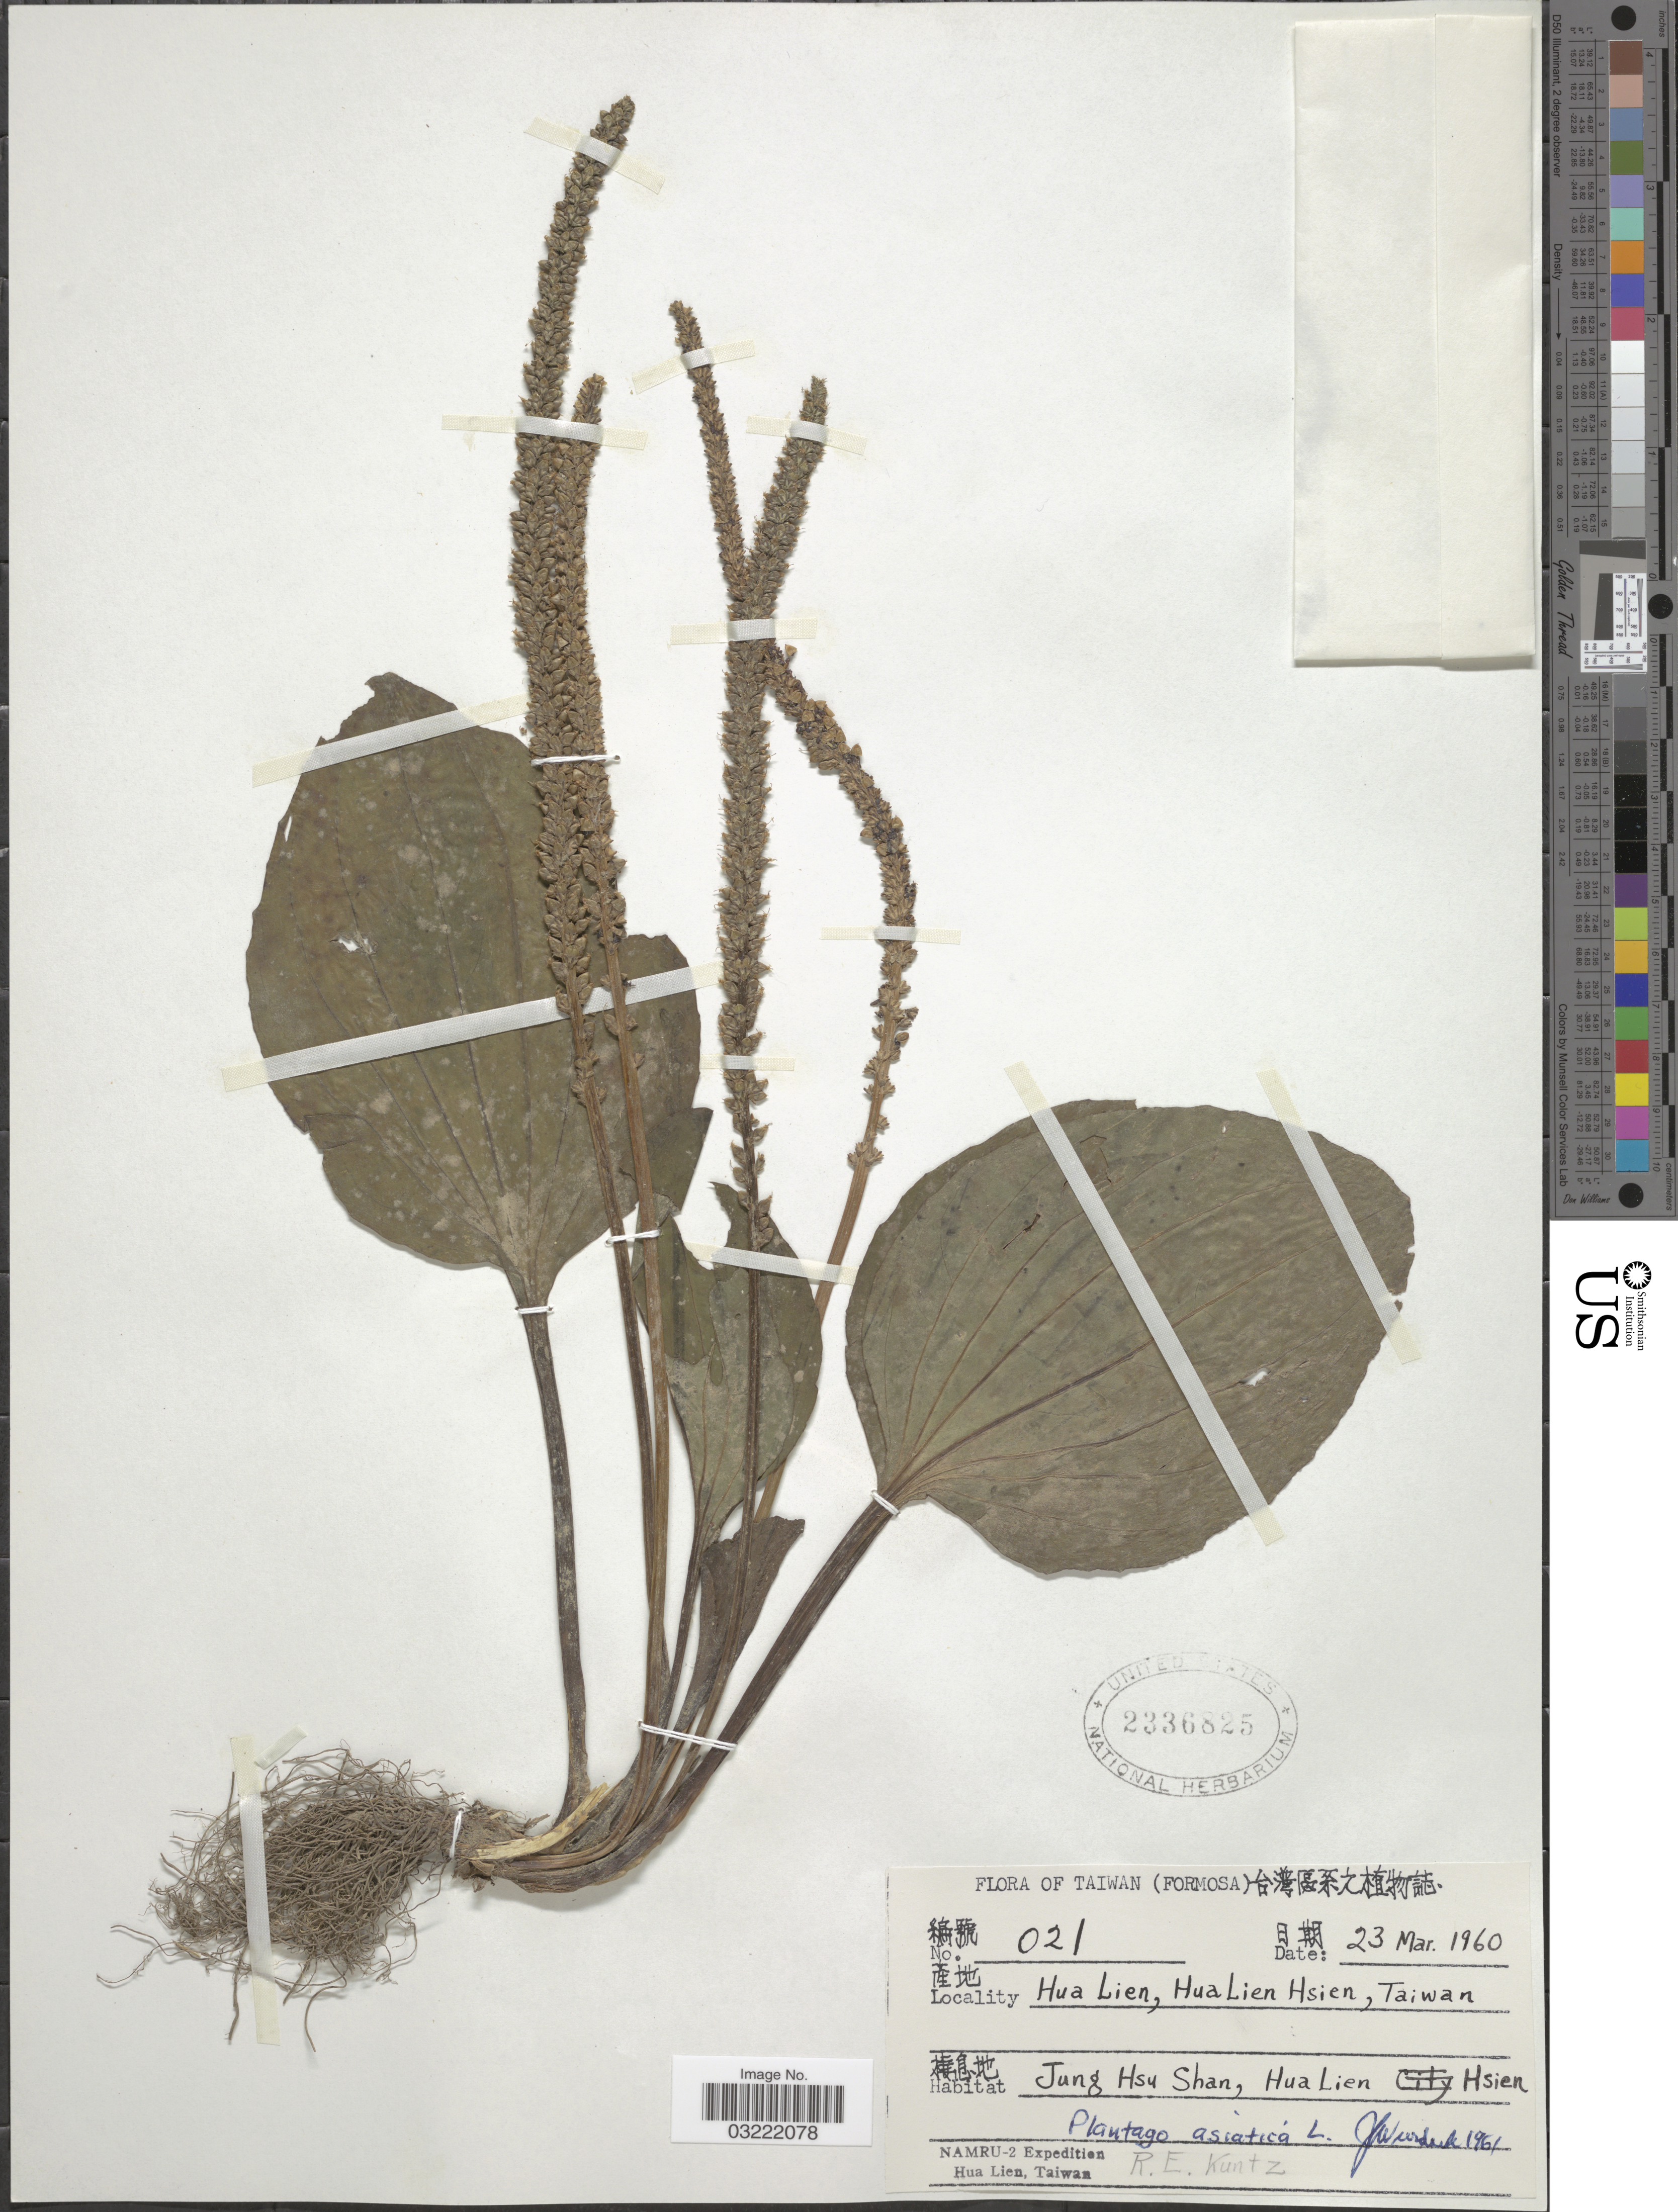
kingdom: Plantae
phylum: Tracheophyta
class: Magnoliopsida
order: Lamiales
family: Plantaginaceae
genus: Plantago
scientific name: Plantago asiatica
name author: L.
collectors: R. E. Kuntz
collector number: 021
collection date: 1960-03-23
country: Taiwan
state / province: Hualien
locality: Zhuoxi Township (?)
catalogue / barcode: US 2336825